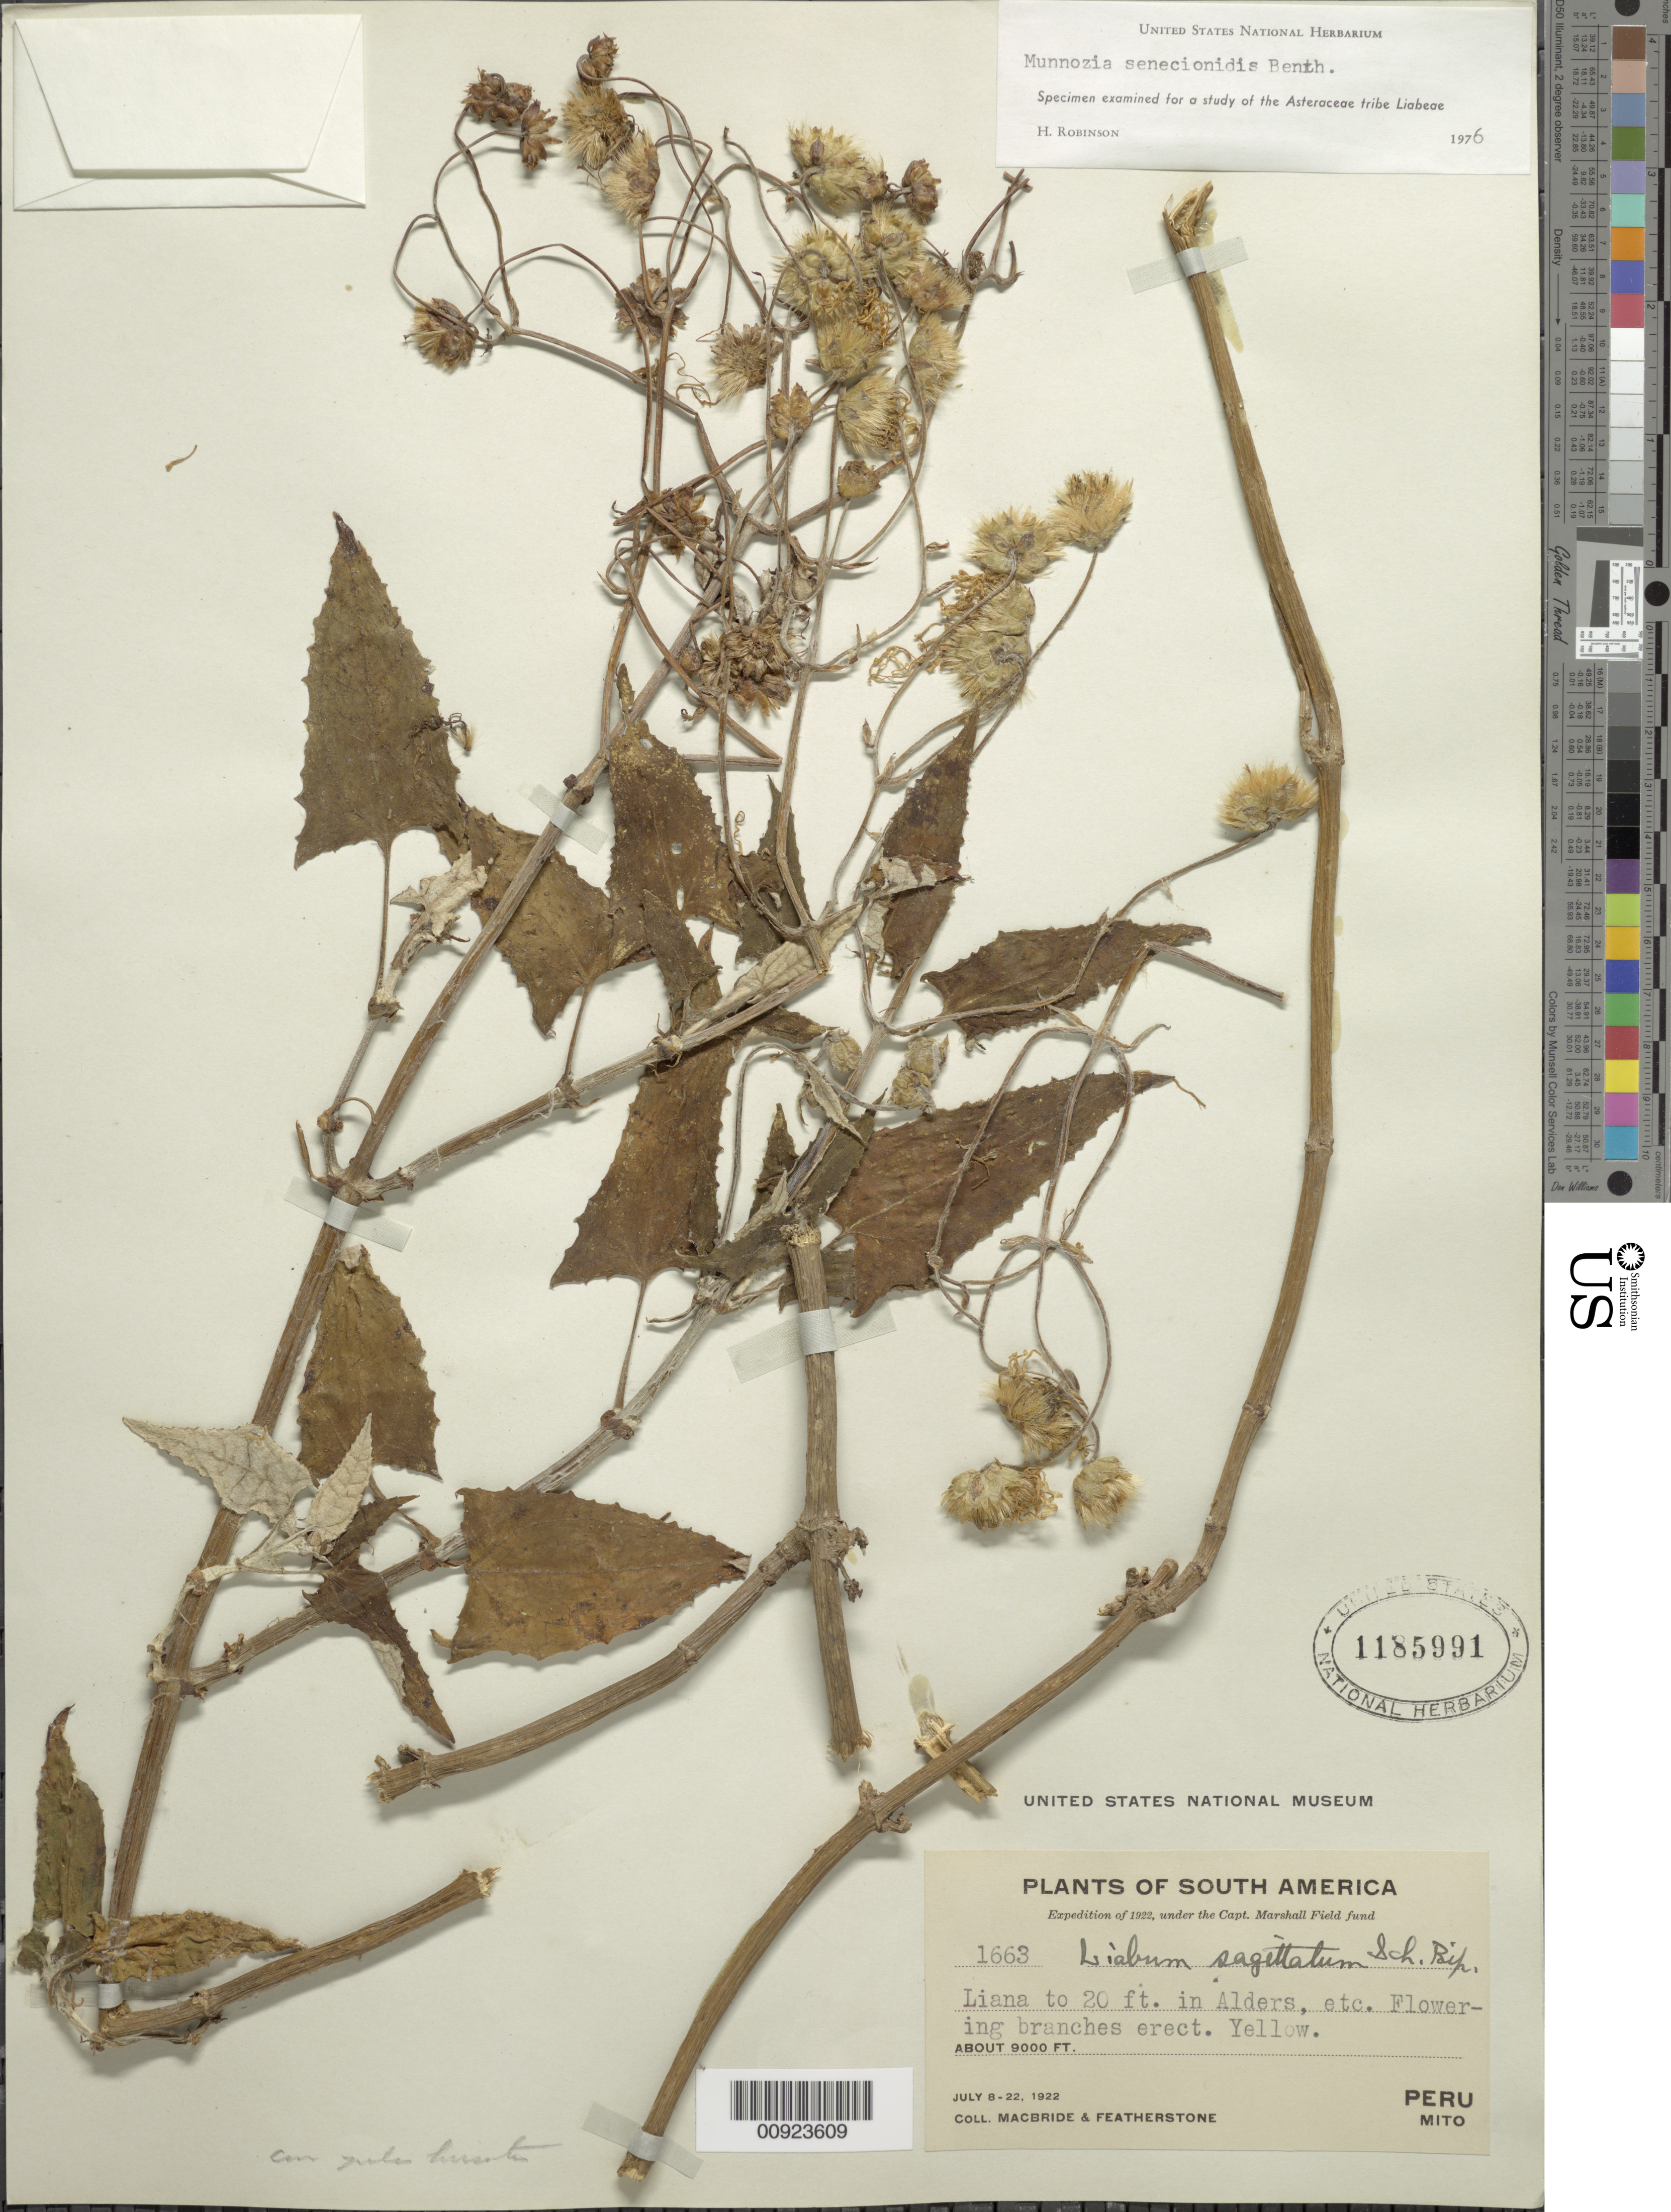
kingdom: Plantae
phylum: Tracheophyta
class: Magnoliopsida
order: Asterales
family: Asteraceae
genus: Munnozia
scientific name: Munnozia senecionidis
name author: Benth.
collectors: J. F. Macbride & -. Featherstone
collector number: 1663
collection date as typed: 8 July 1922 to 22 July 1922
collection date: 1922-07-08/1922-07-22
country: Peru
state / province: Junín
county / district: Concepción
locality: Mito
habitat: In Alders, etc.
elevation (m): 2743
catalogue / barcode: US 1185991